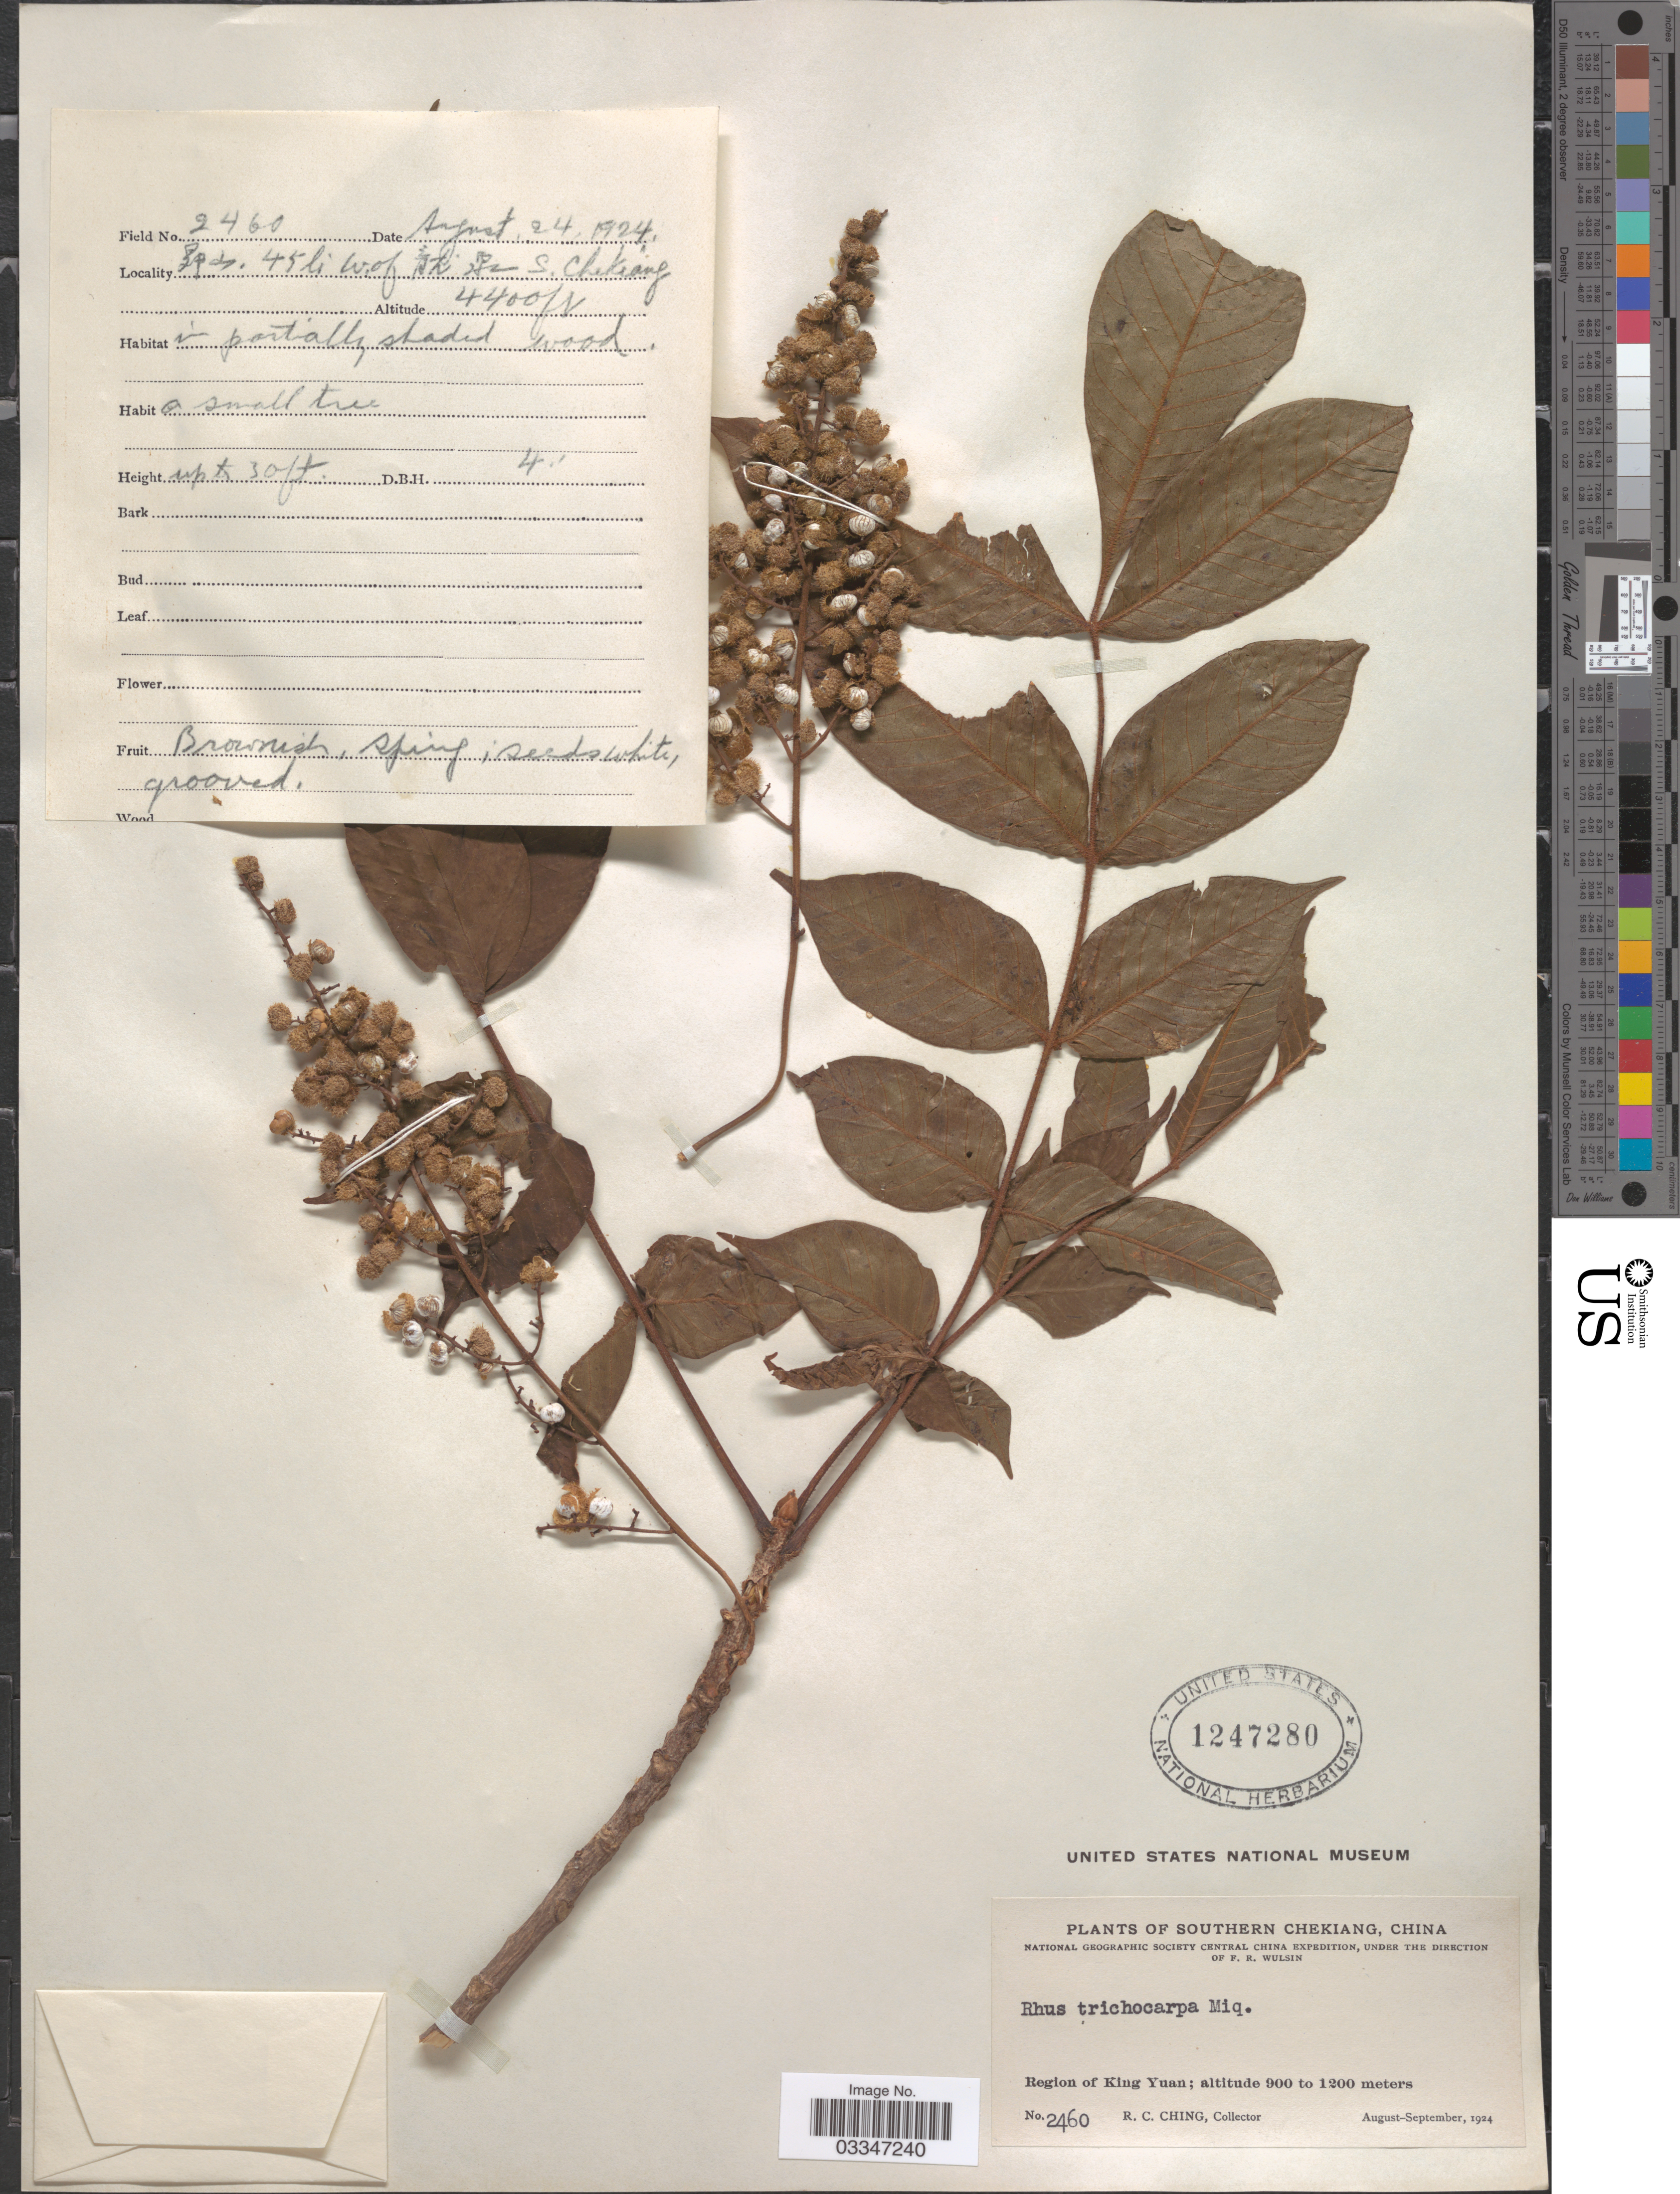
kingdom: Plantae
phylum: Tracheophyta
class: Magnoliopsida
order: Sapindales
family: Anacardiaceae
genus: Rhus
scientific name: Rhus trichocarpa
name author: Miq.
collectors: R. C. Ching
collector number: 2460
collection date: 1924-08-24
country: China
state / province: Zhejiang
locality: Region of King Yuan. 45 li W. of . S. Chekiang.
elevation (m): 1341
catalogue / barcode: US 1247280